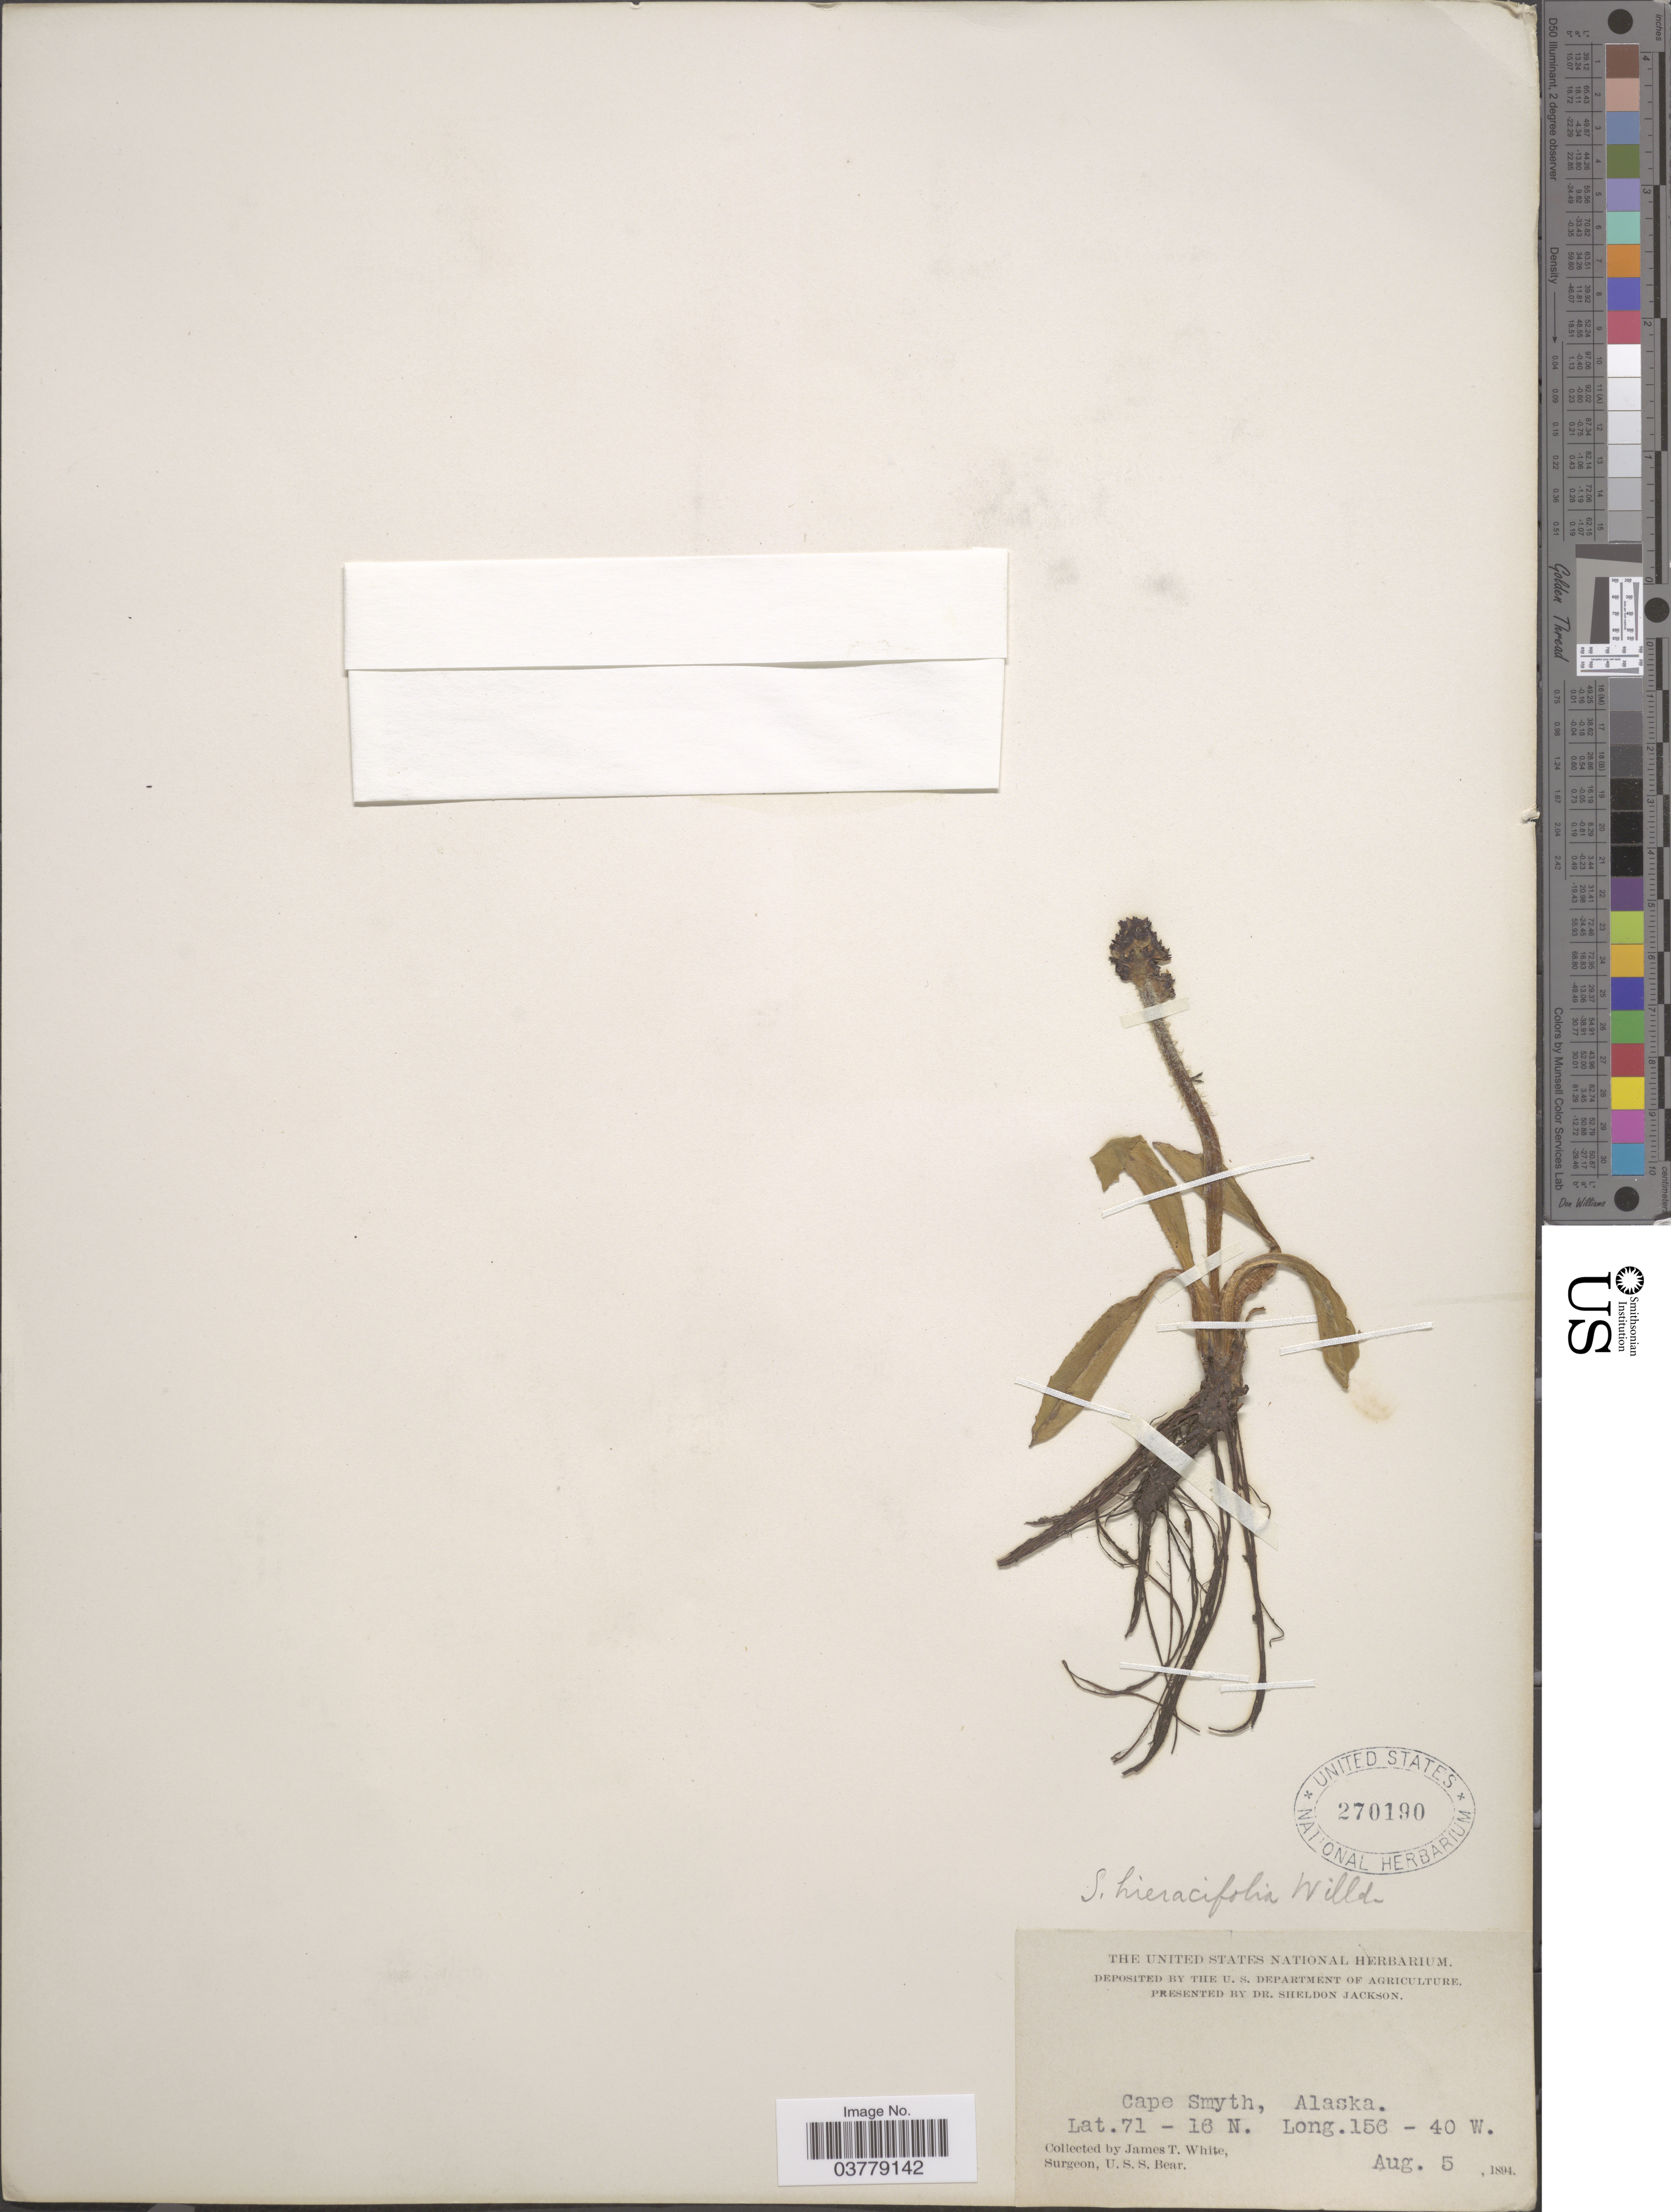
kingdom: Plantae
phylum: Tracheophyta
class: Magnoliopsida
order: Saxifragales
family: Saxifragaceae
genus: Micranthes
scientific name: Micranthes hieraciifolia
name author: (Waldst. & Kit. ex Willd.) Haw.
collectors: J. T. White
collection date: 1894-08-05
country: United States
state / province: Alaska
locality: Cape Smyth.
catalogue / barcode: US 270190